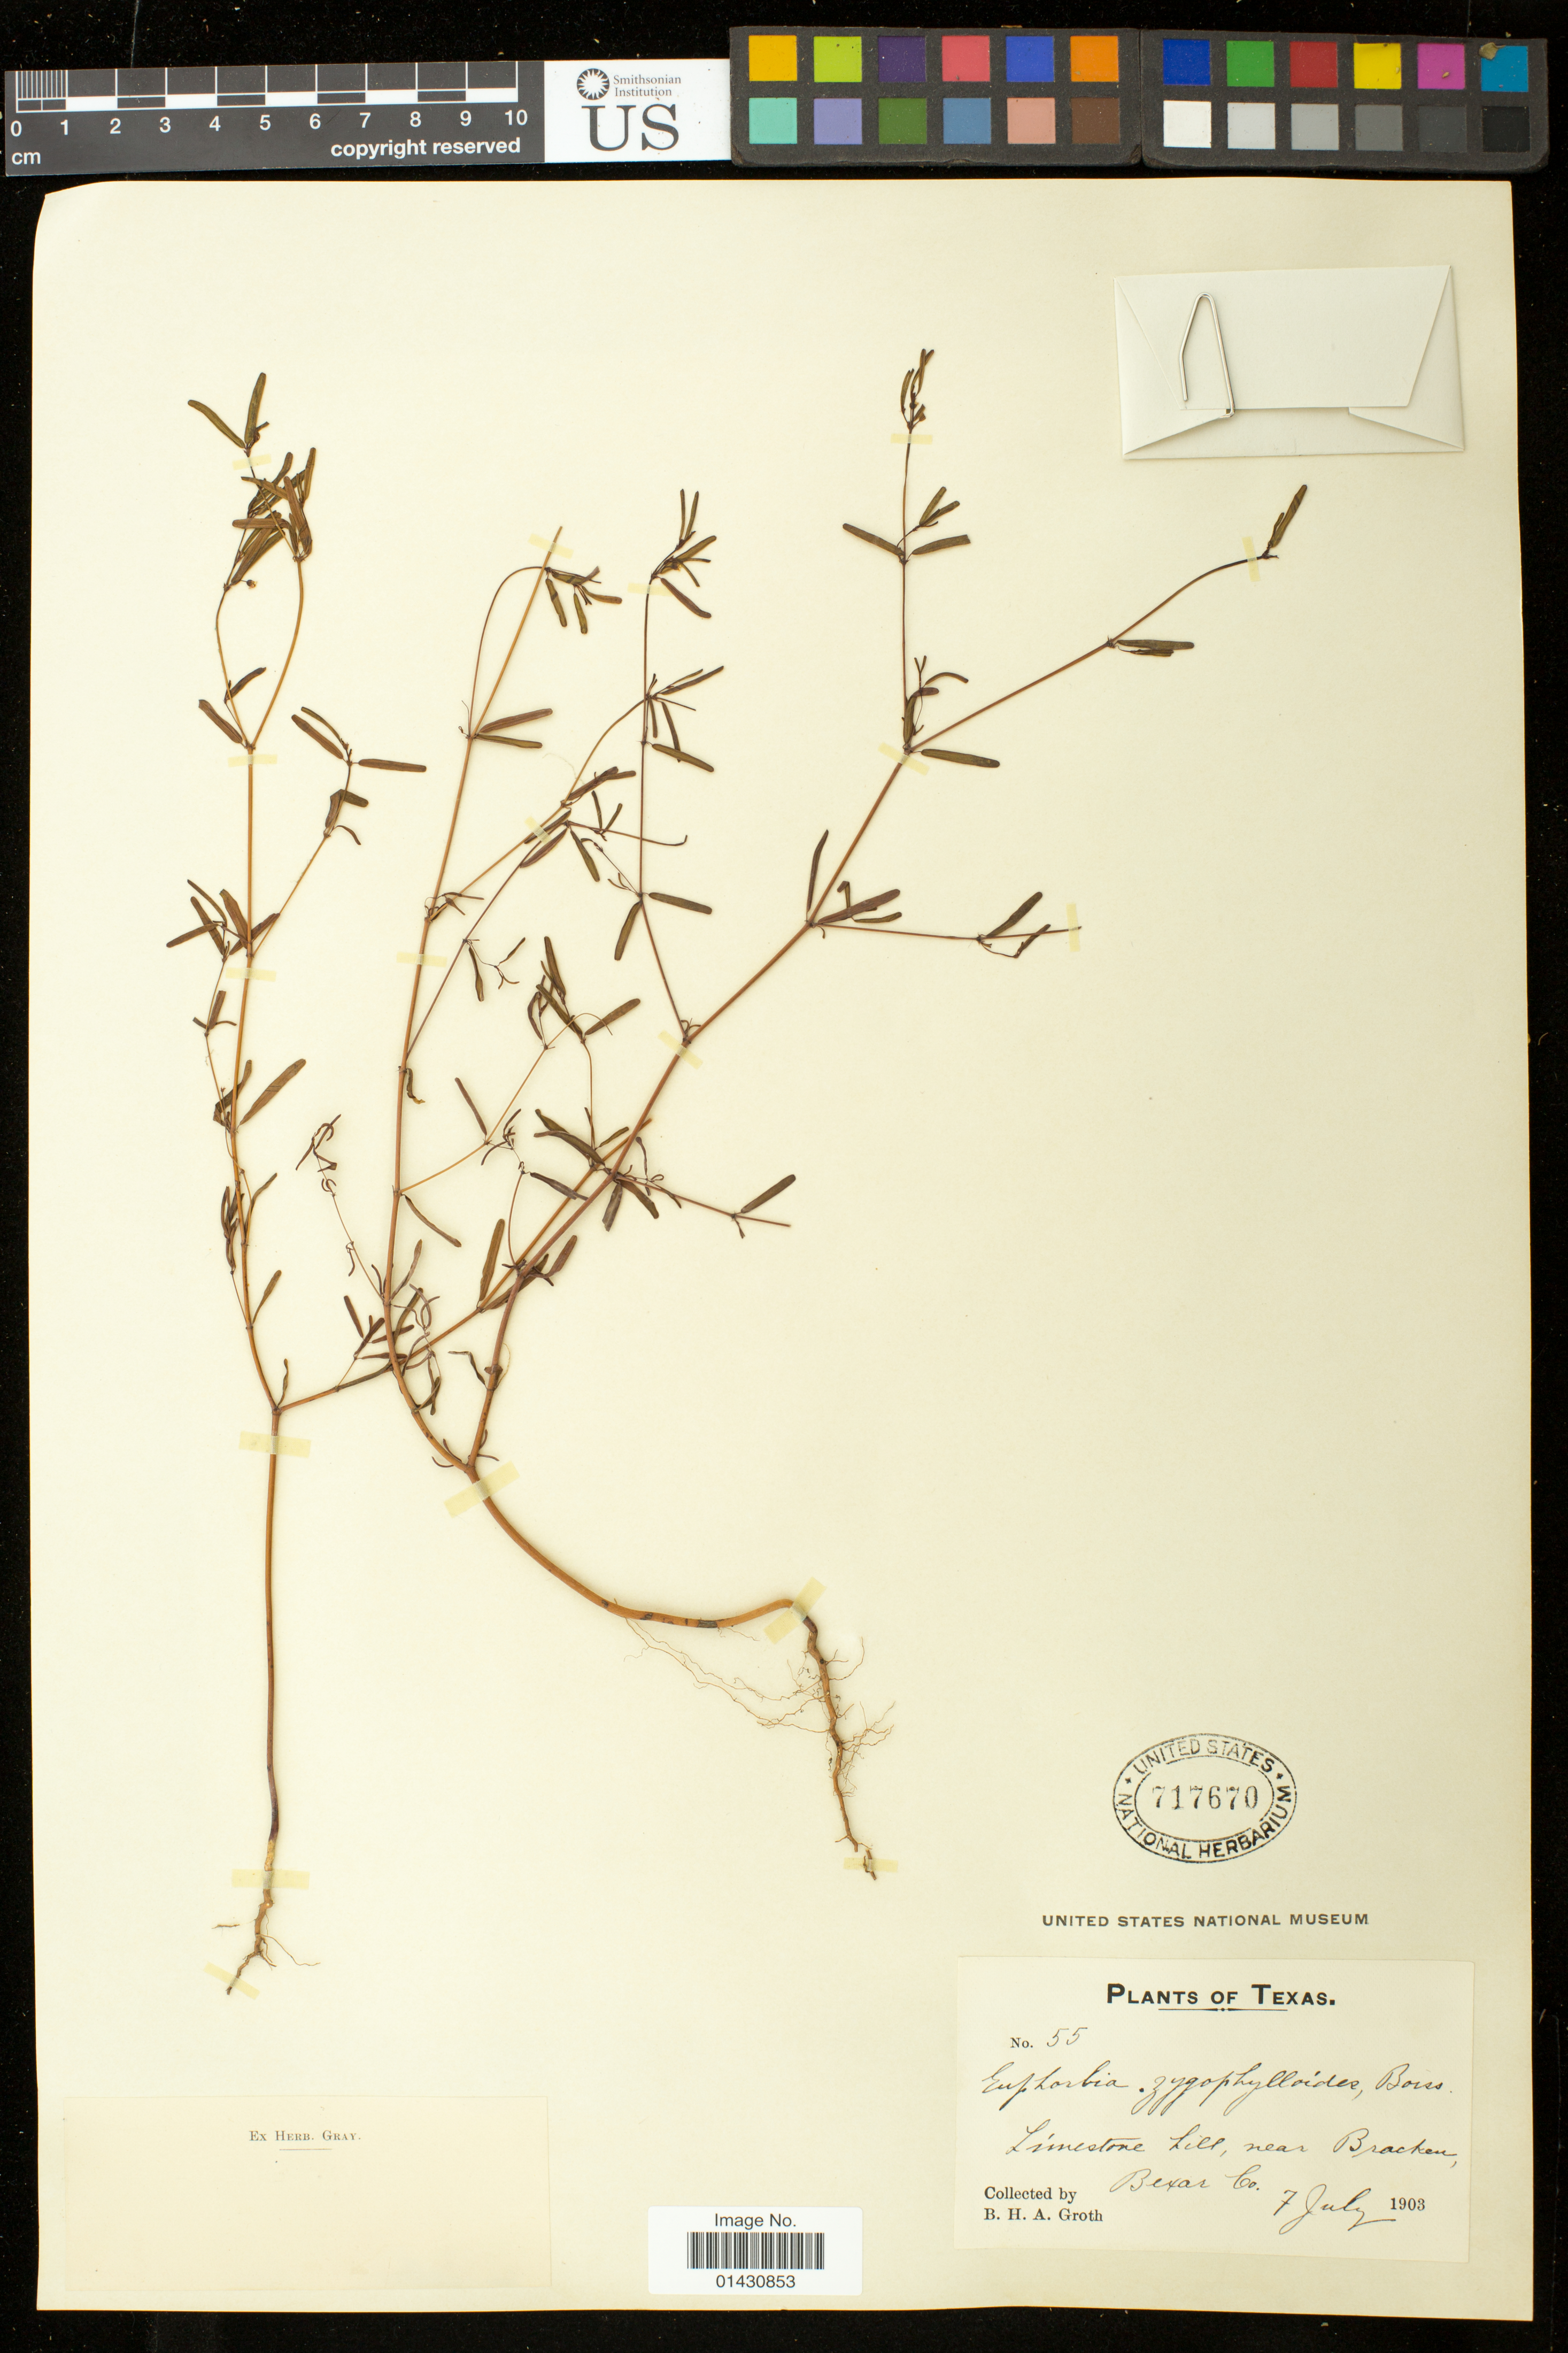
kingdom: Plantae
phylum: Tracheophyta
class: Magnoliopsida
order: Malpighiales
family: Euphorbiaceae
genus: Euphorbia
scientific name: Euphorbia missurica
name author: Raf.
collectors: B. Groth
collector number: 55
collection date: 1903-07-07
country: United States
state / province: Texas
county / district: Bexar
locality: Near Bracken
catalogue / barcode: US 717670